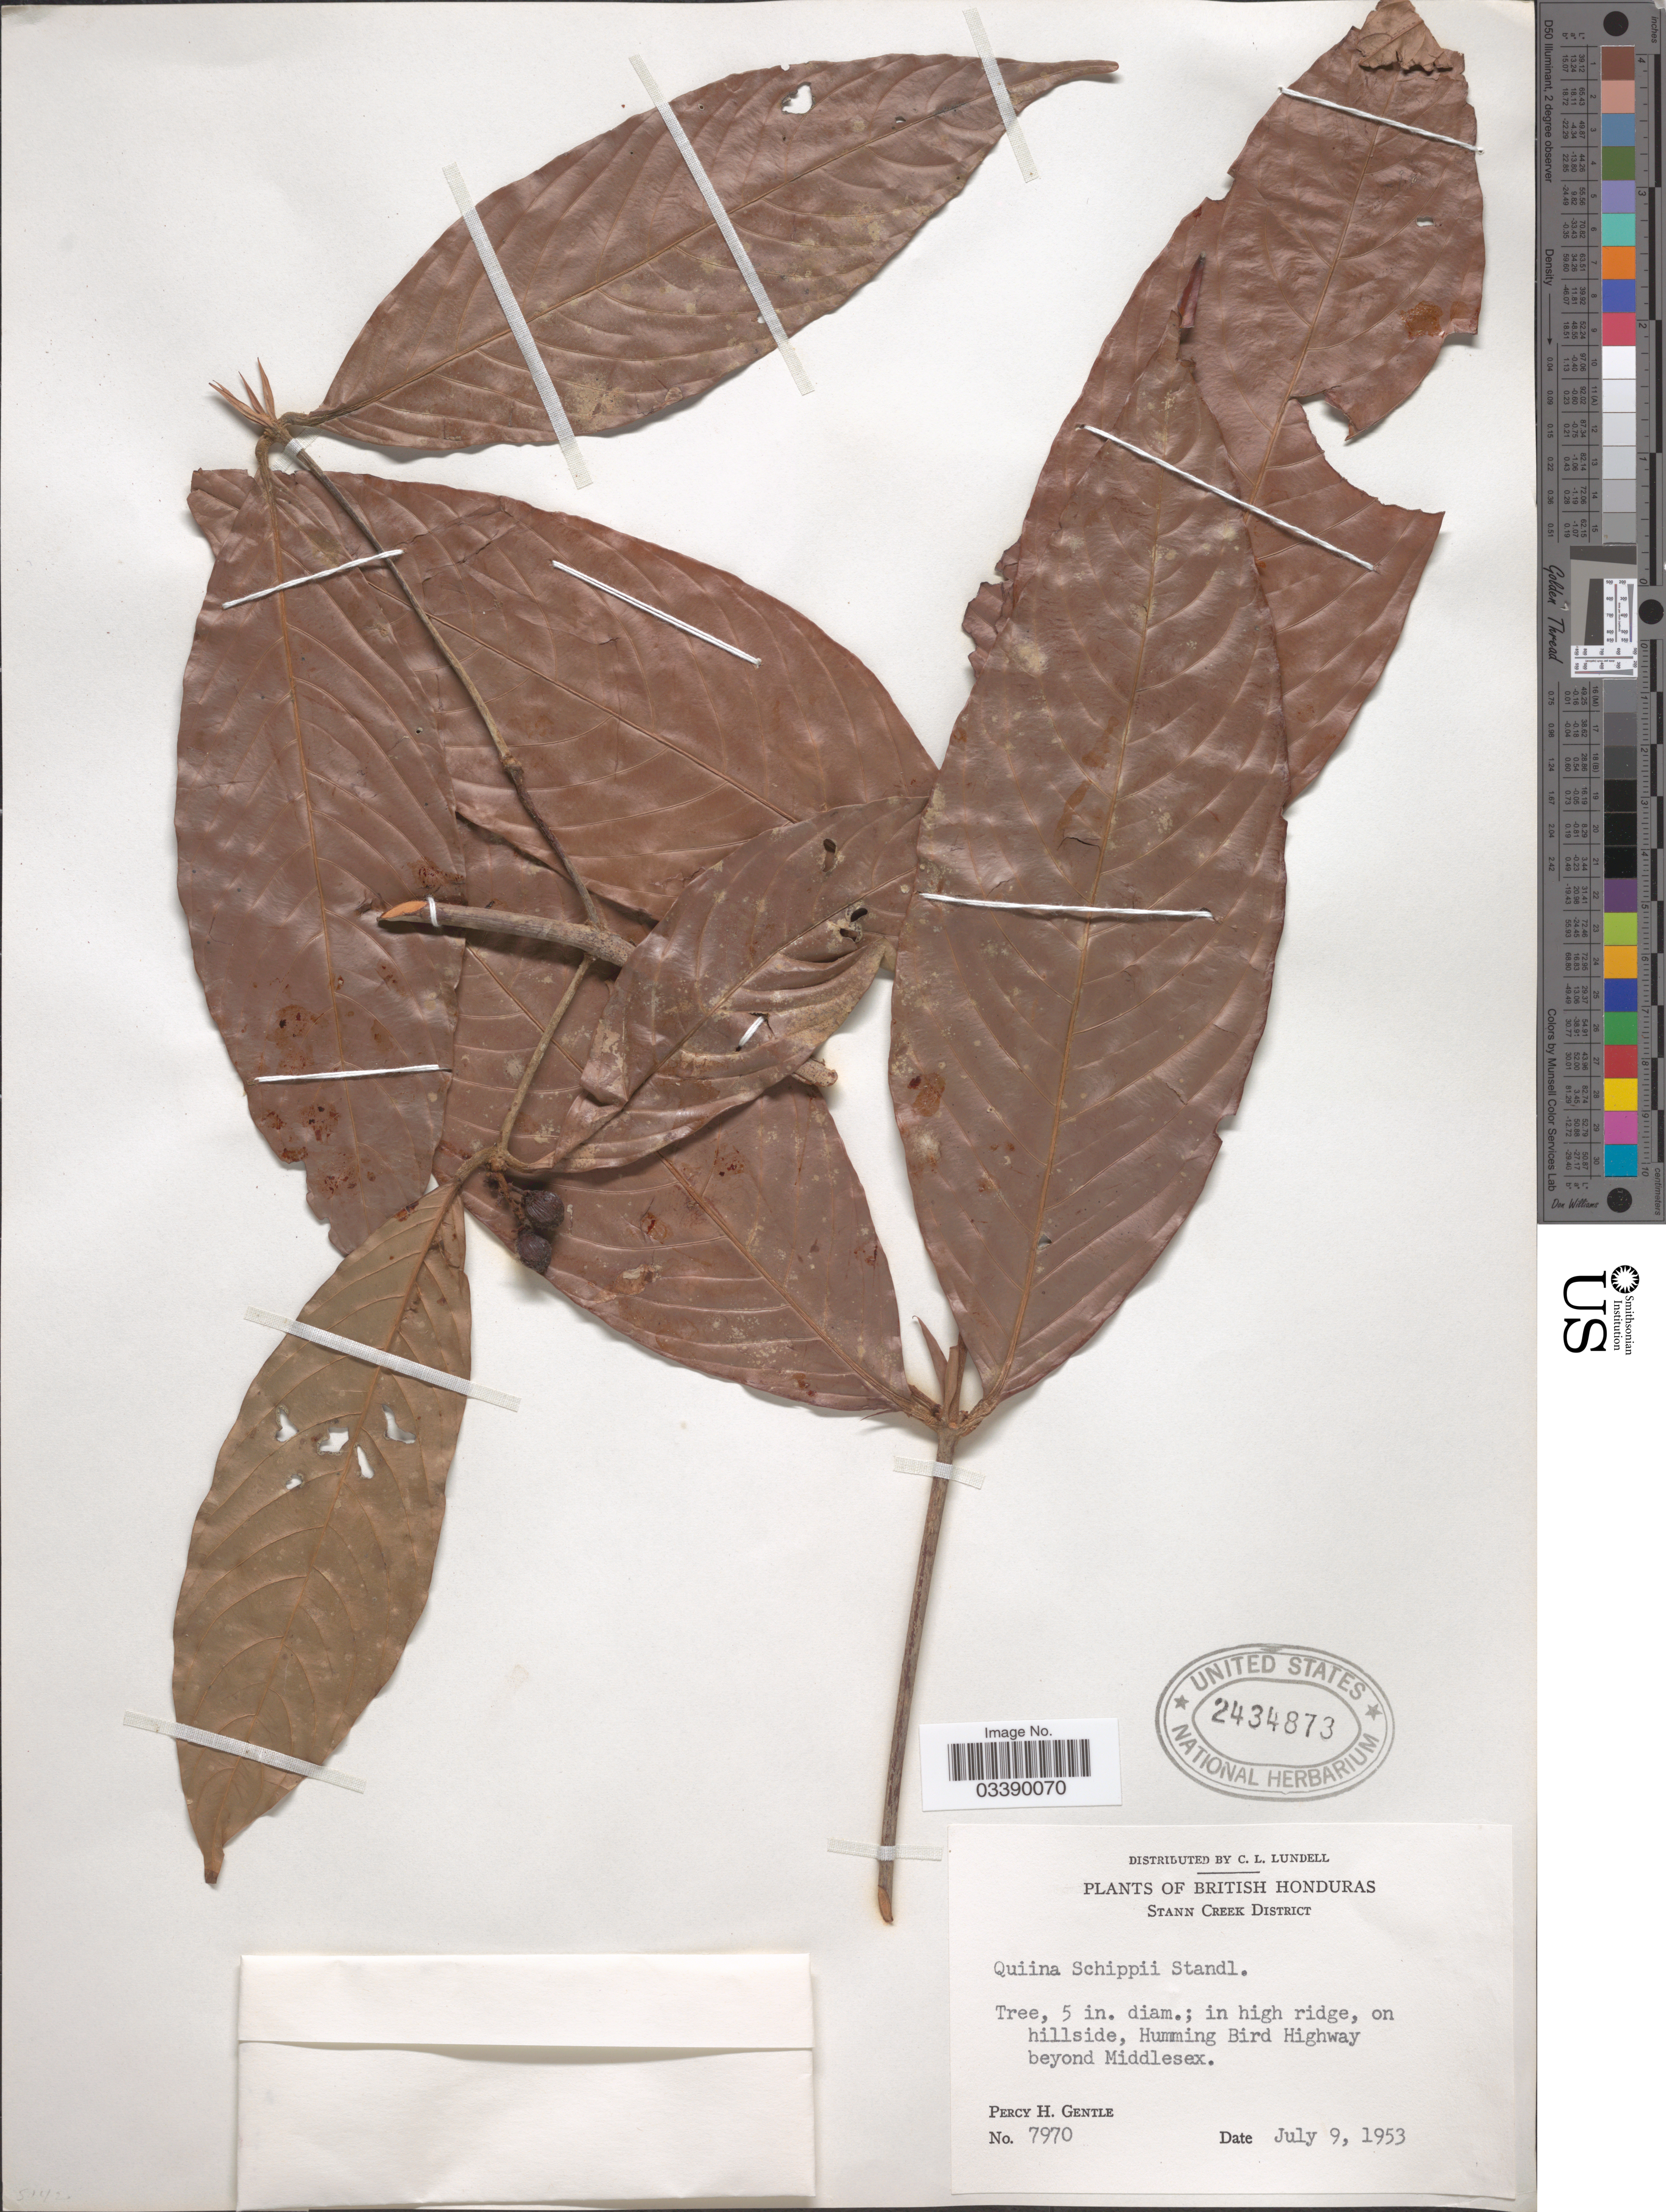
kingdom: Plantae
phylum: Tracheophyta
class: Magnoliopsida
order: Malpighiales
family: Quiinaceae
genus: Quiina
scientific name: Quiina schippii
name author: Standl.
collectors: P. H. Gentle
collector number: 7970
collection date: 1953-07-09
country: Belize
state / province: Stann Creek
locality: British Honduras. Stann Creek District, on hillside, Humming Bird Highway beyond Middlesex.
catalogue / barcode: US 2434873